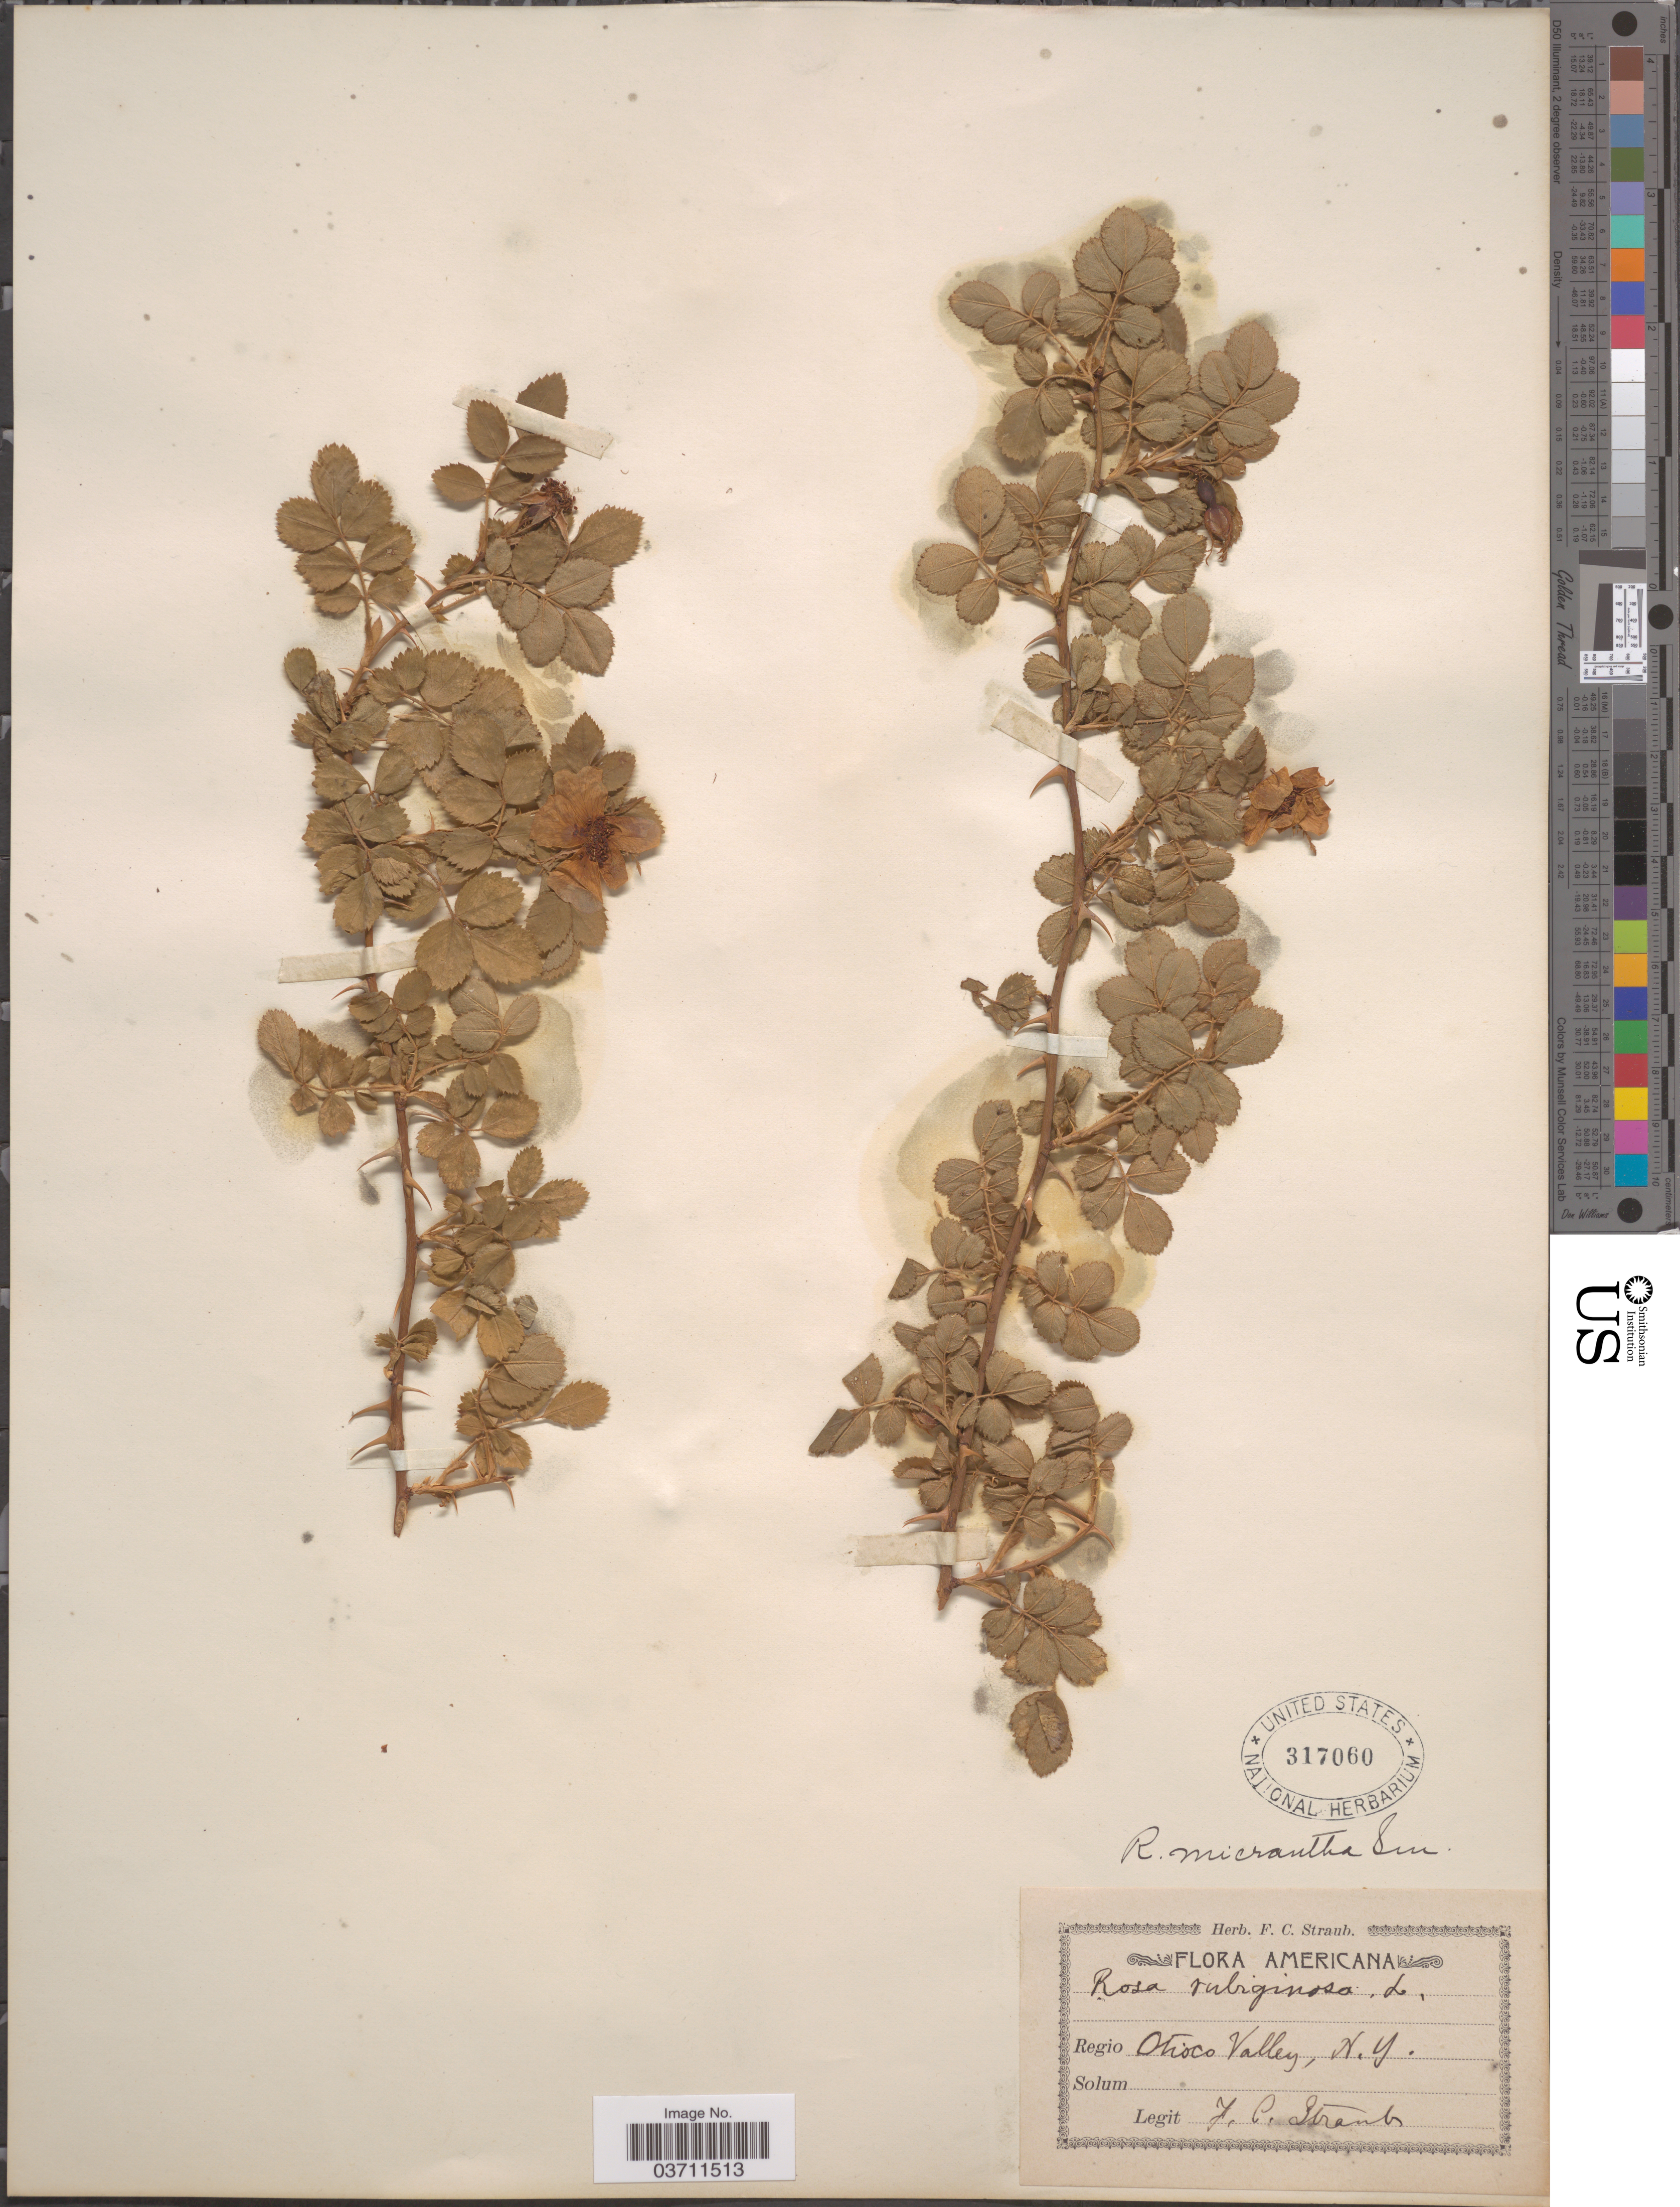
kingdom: Plantae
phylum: Tracheophyta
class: Magnoliopsida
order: Rosales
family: Rosaceae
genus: Rosa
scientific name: Rosa micrantha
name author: Borrer ex Small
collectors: F. Straub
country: United States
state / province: New York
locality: Otisco Valley.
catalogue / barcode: US 317060